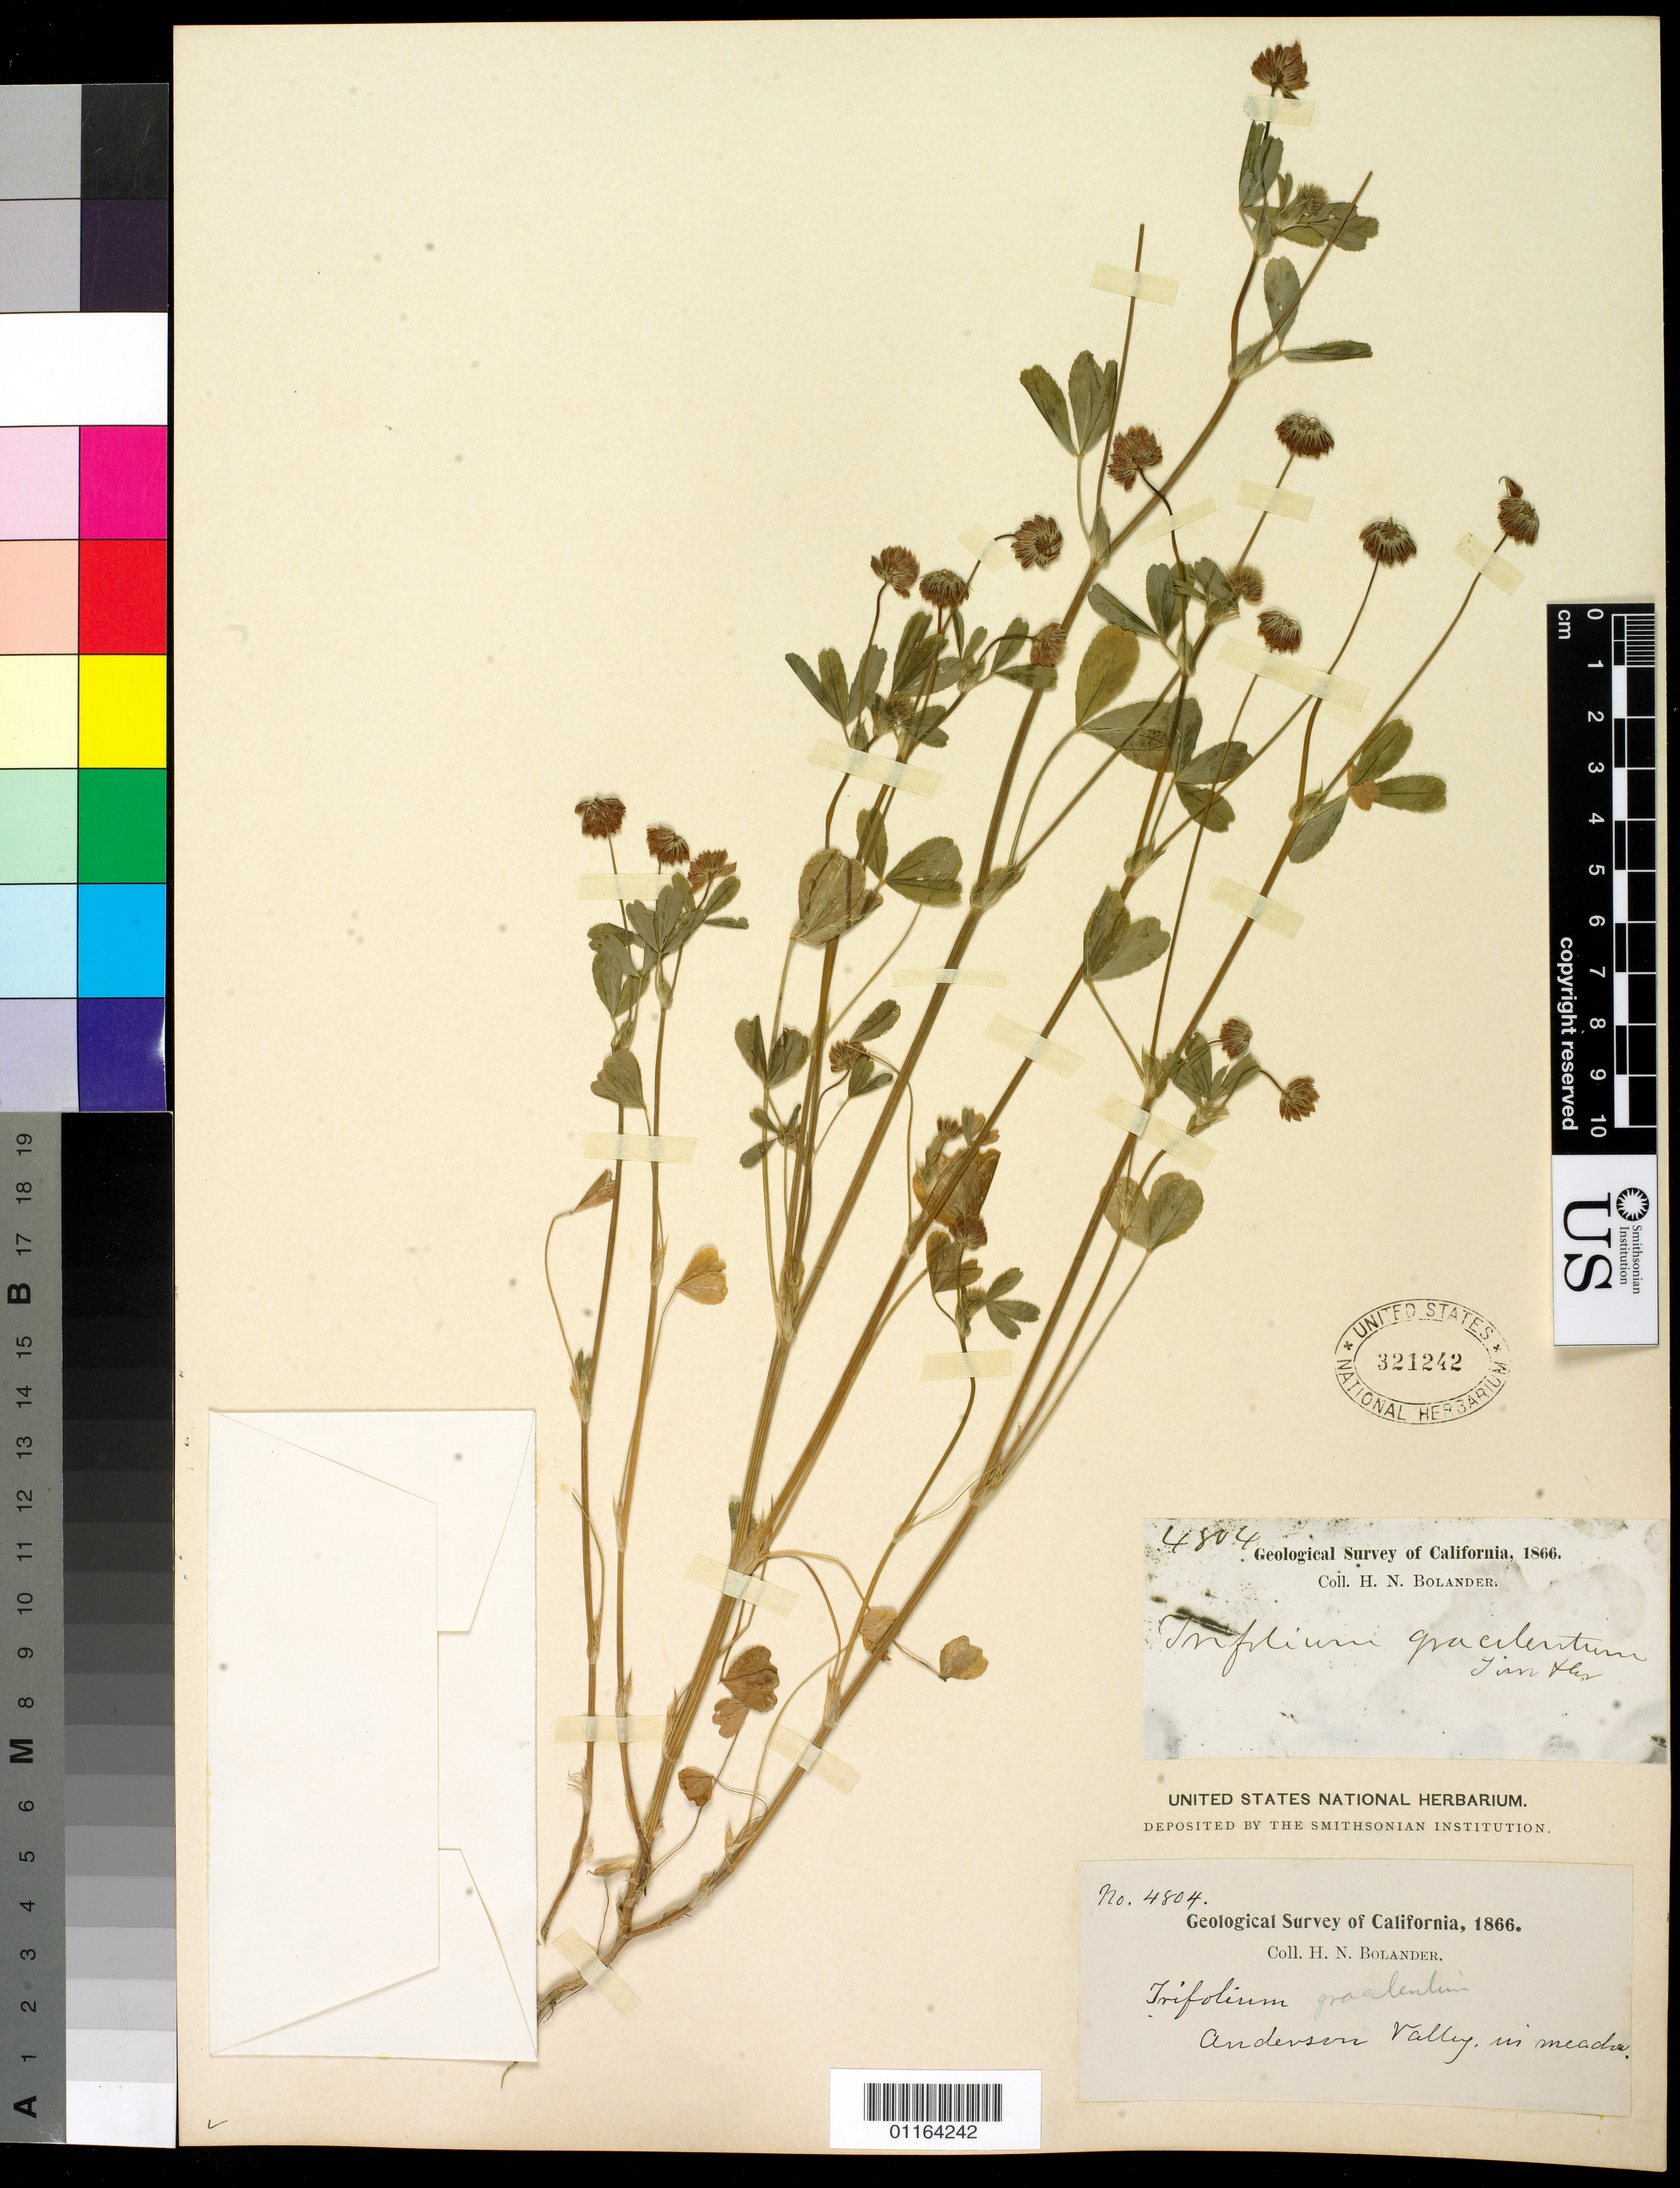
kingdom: Plantae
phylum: Tracheophyta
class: Magnoliopsida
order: Fabales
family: Fabaceae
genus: Trifolium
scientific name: Trifolium gracilentum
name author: Torr. & A. Gray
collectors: H. Bolander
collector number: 4804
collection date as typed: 1866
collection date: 1866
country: United States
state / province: California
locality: Anderson Valley.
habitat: In meadow.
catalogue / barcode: US 321242